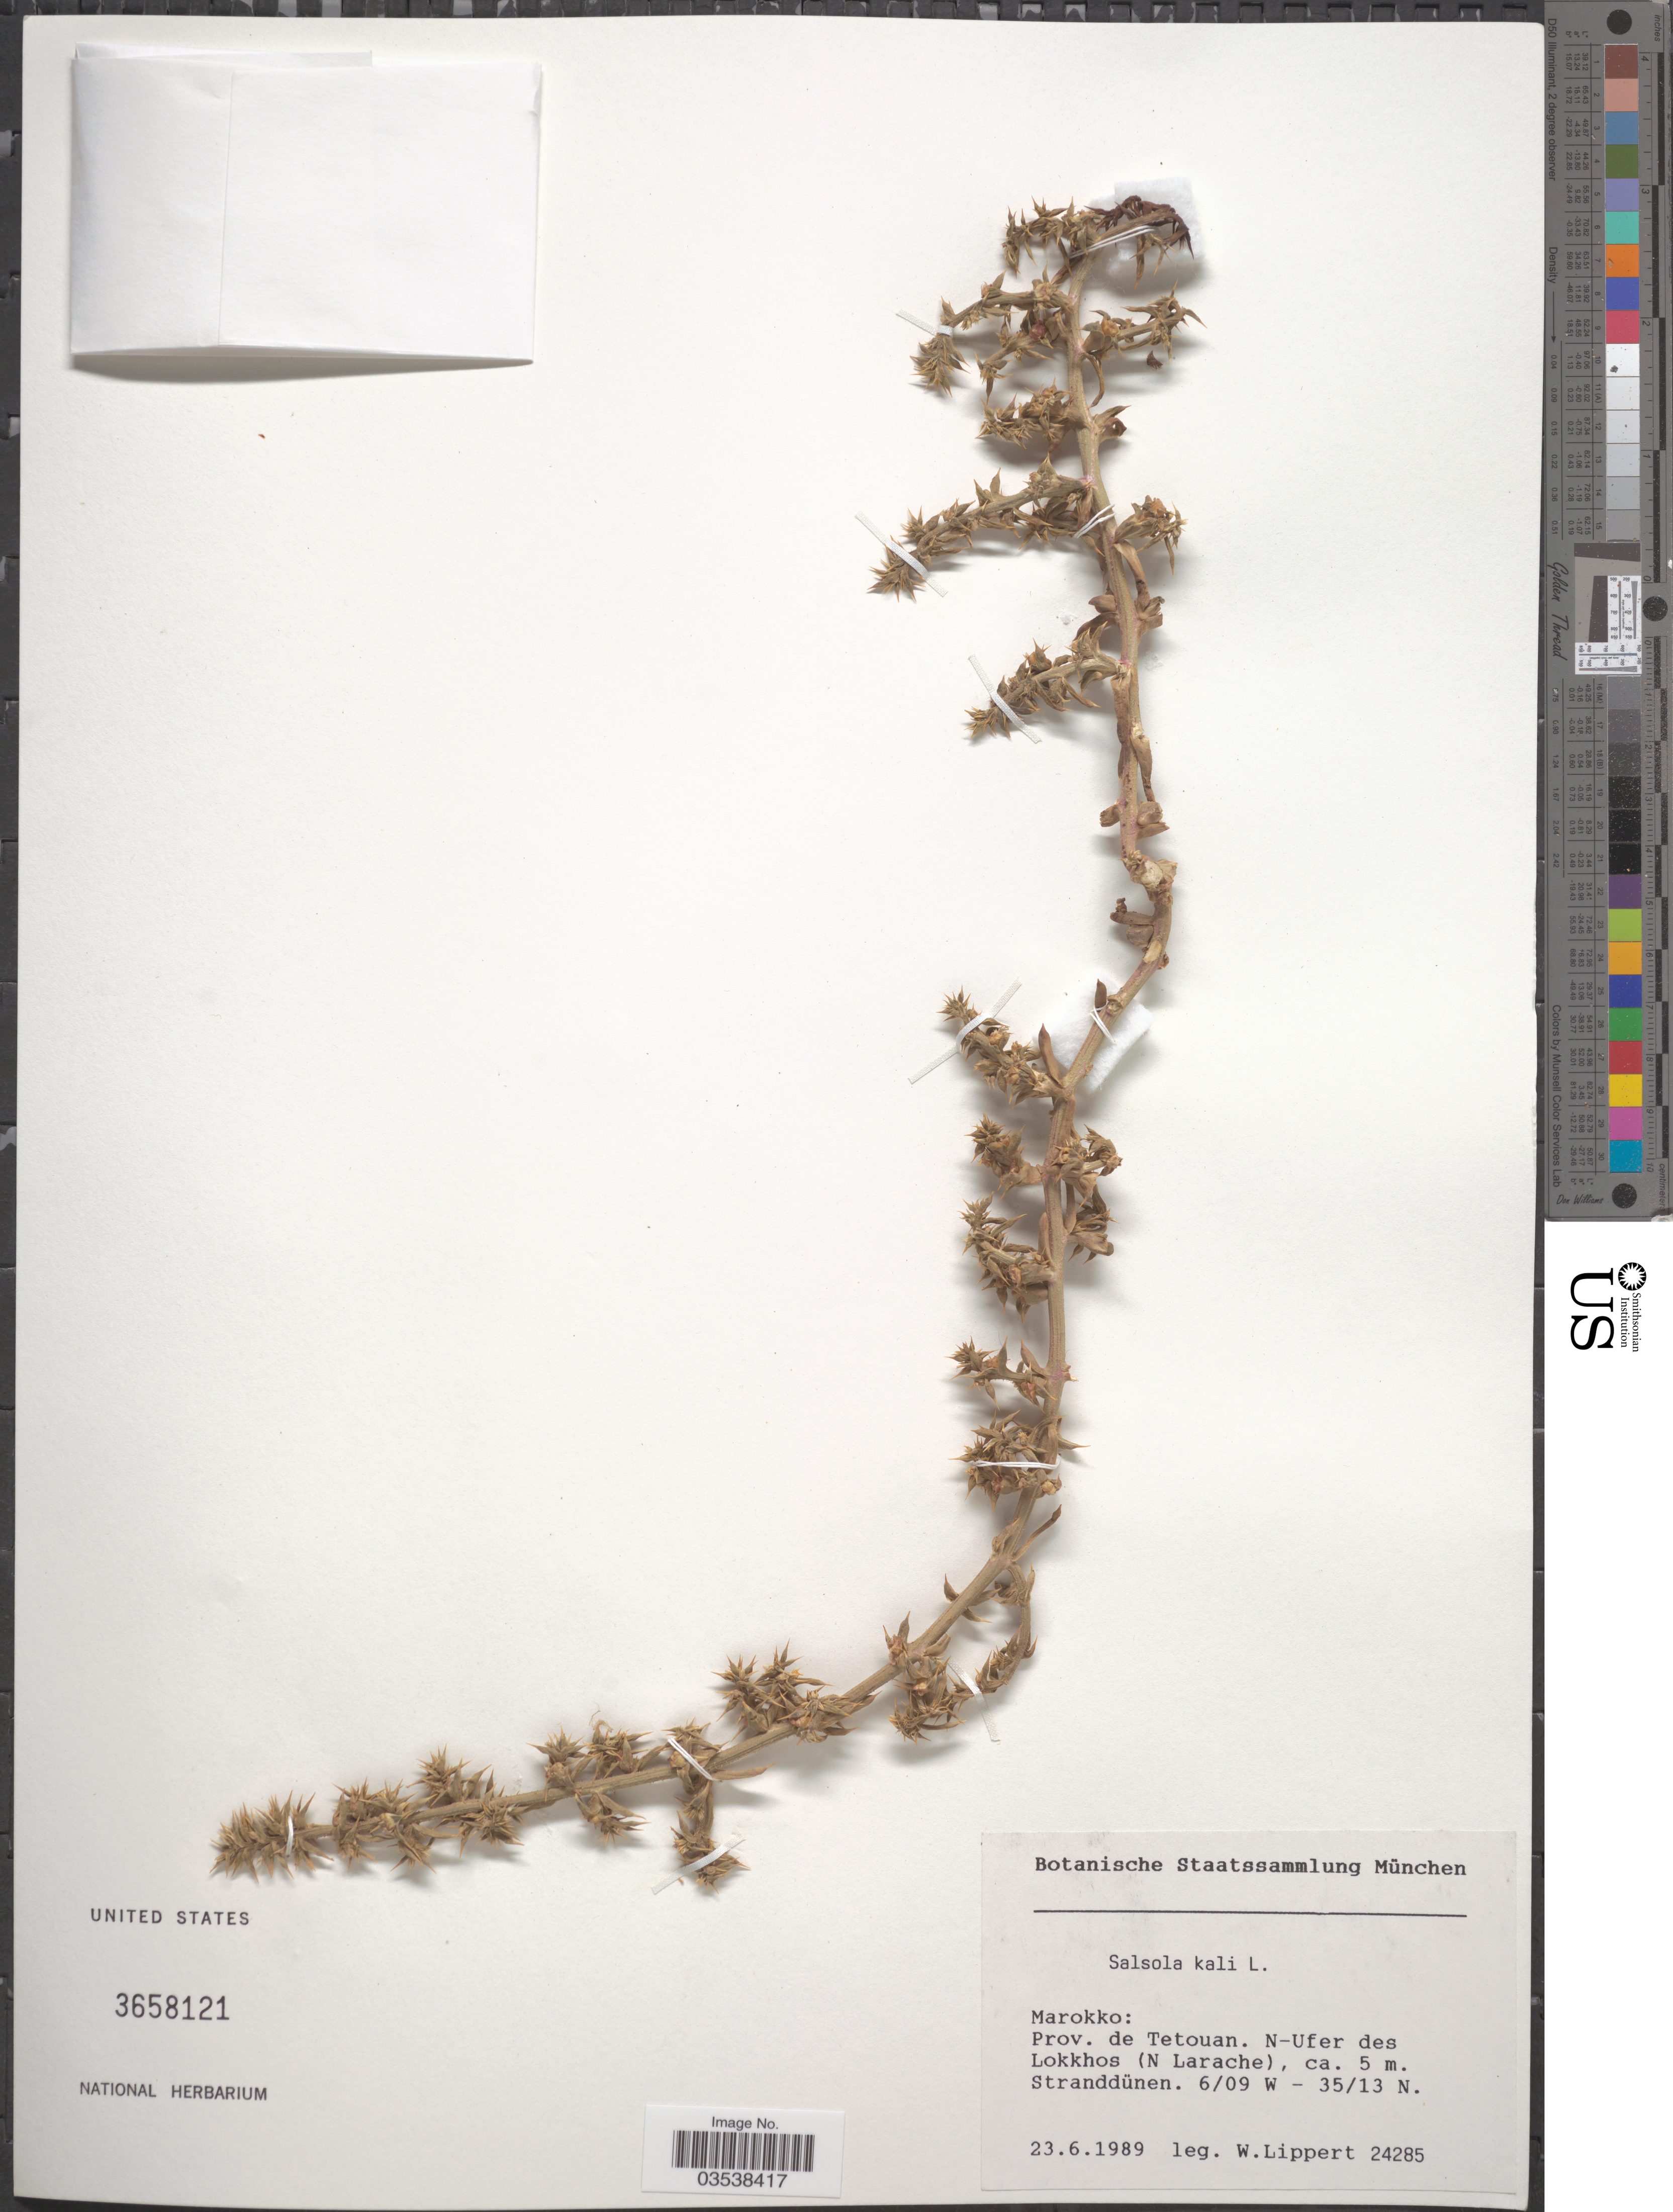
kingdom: Plantae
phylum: Tracheophyta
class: Magnoliopsida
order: Caryophyllales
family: Amaranthaceae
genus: Salsola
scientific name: Salsola kali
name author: L.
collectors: W. Lippert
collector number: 24285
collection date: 1989-06-23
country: Morocco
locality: Marokko: Prov. de Tetouan. N-Ufer des Lokkhos (N Larache), ca. 5 m. Stranddünen [unsure placement].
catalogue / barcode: US 3658121